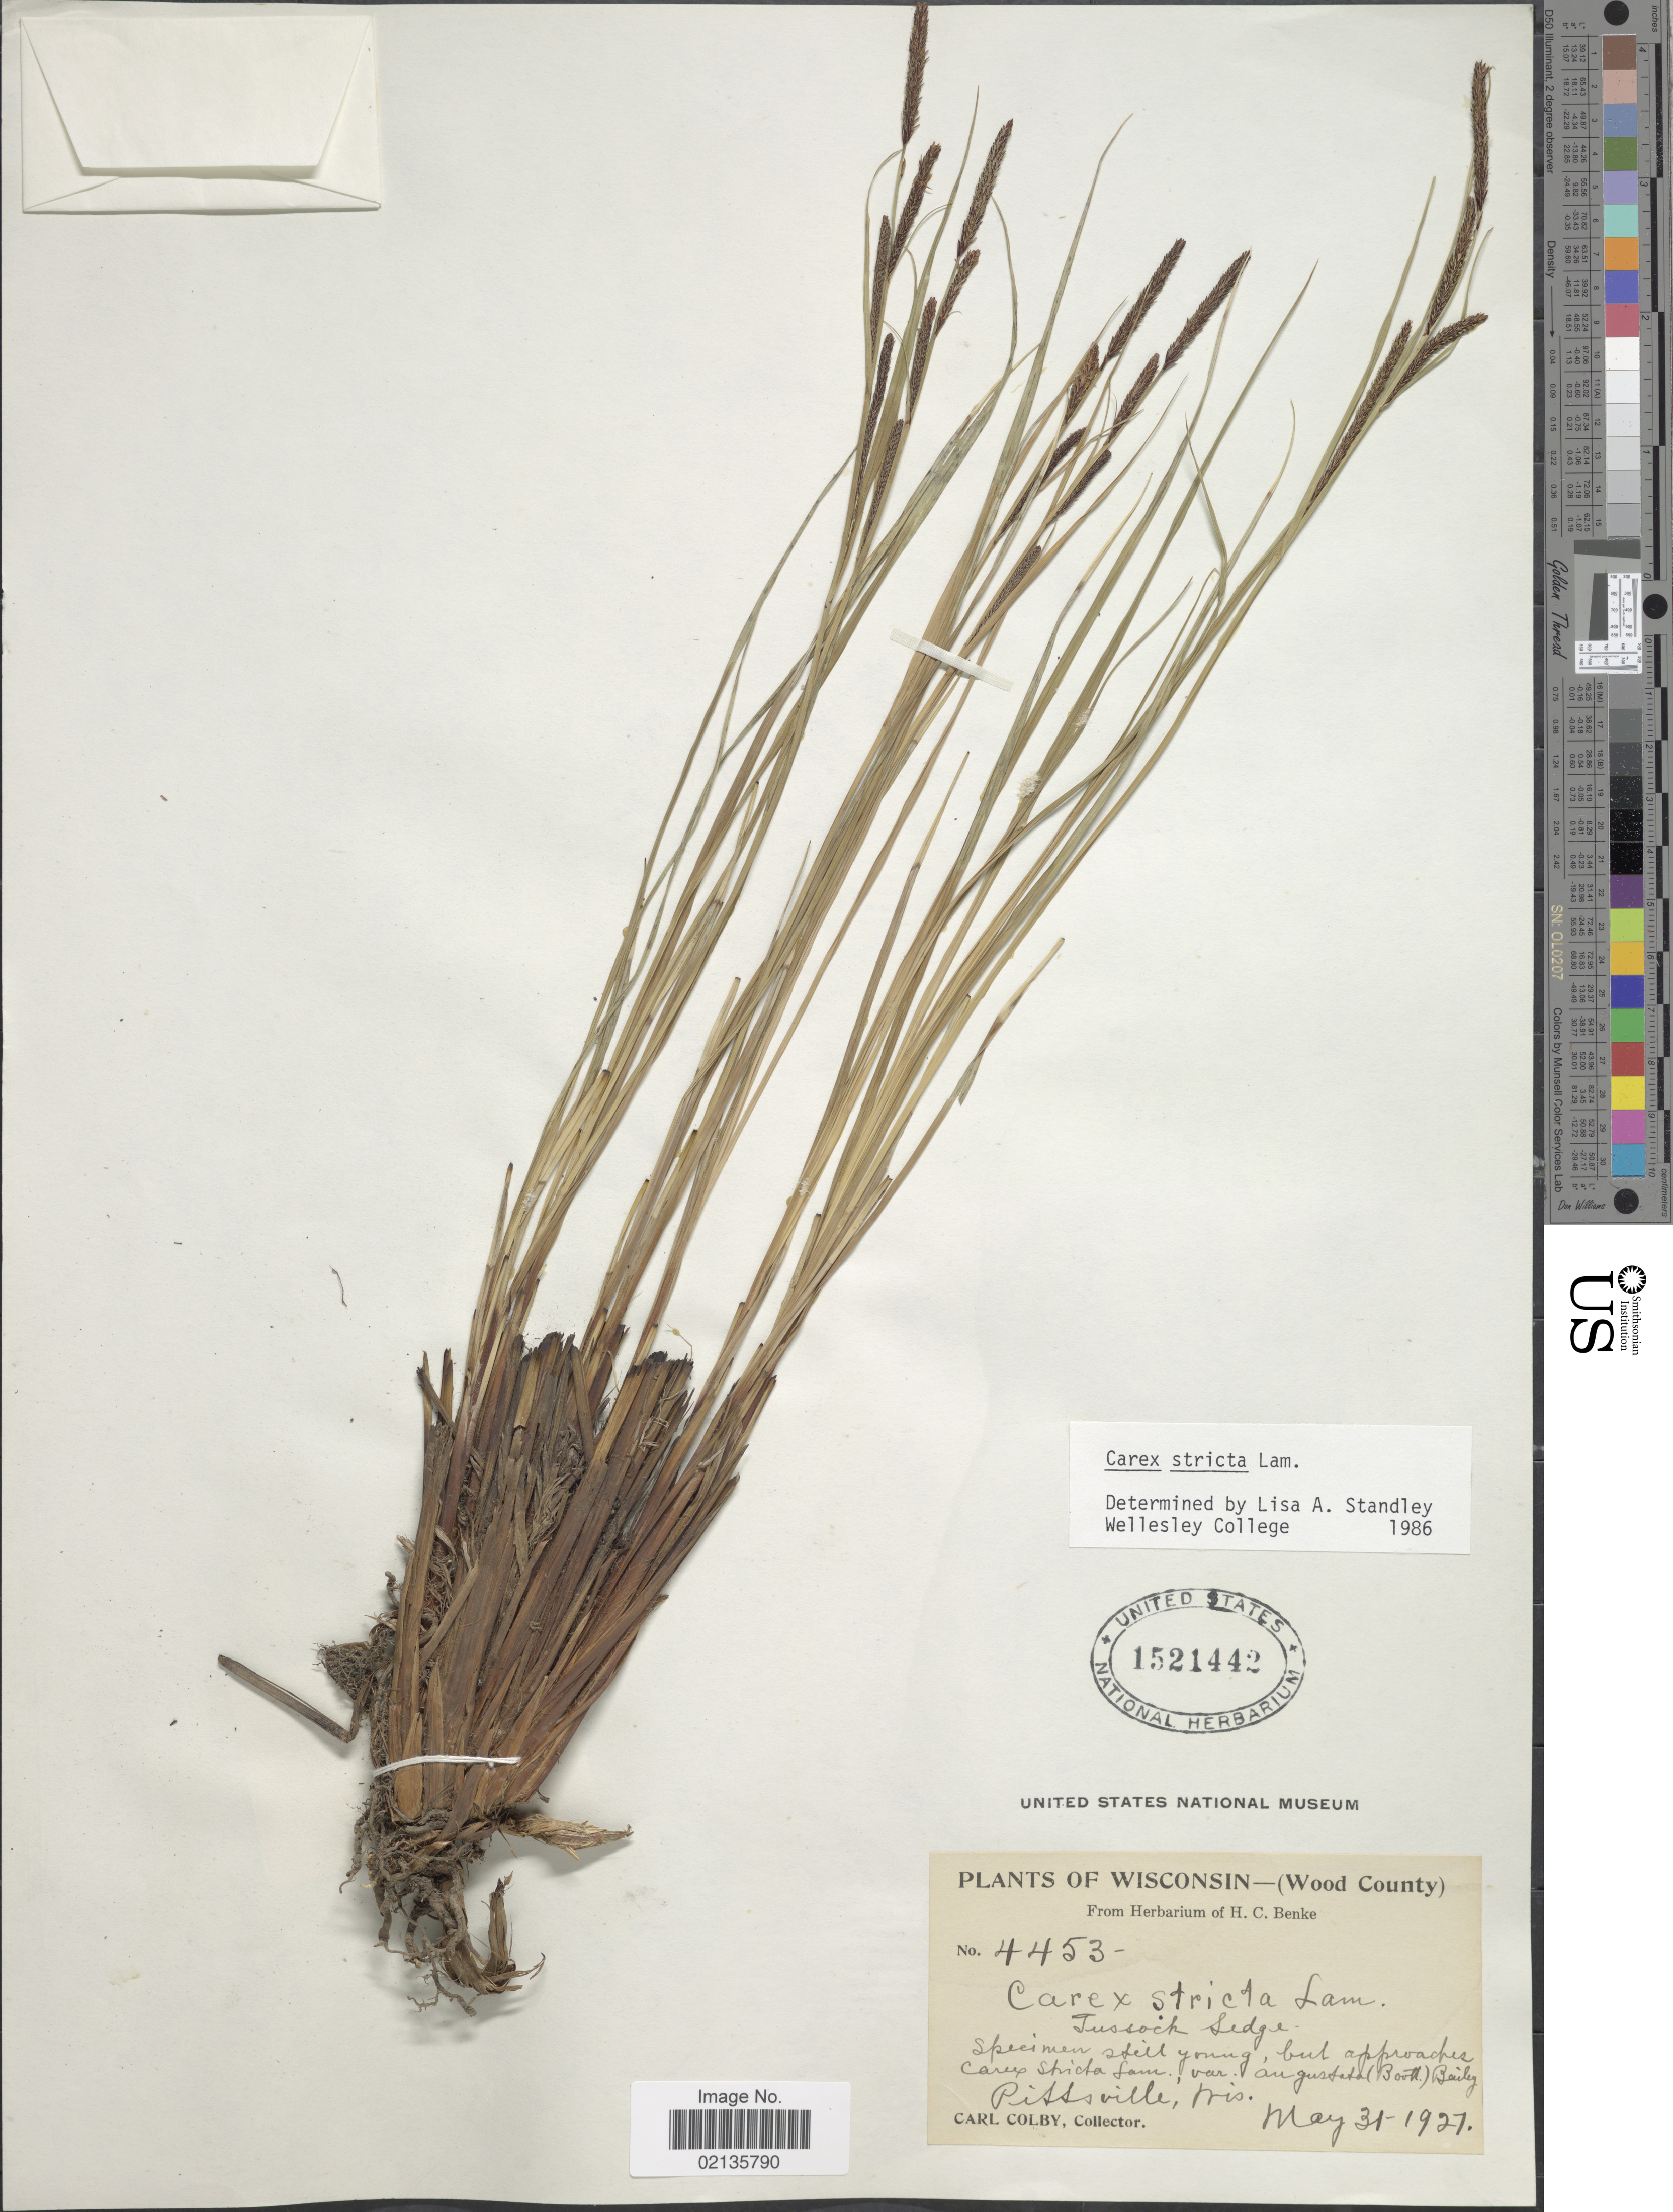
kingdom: Plantae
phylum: Tracheophyta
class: Liliopsida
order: Poales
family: Cyperaceae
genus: Carex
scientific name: Carex stricta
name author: Lam.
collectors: C. Colby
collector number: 4453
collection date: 1927-05-31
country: United States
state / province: Wisconsin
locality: Wood County, Pittsville, Wis.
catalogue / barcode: US 1521442